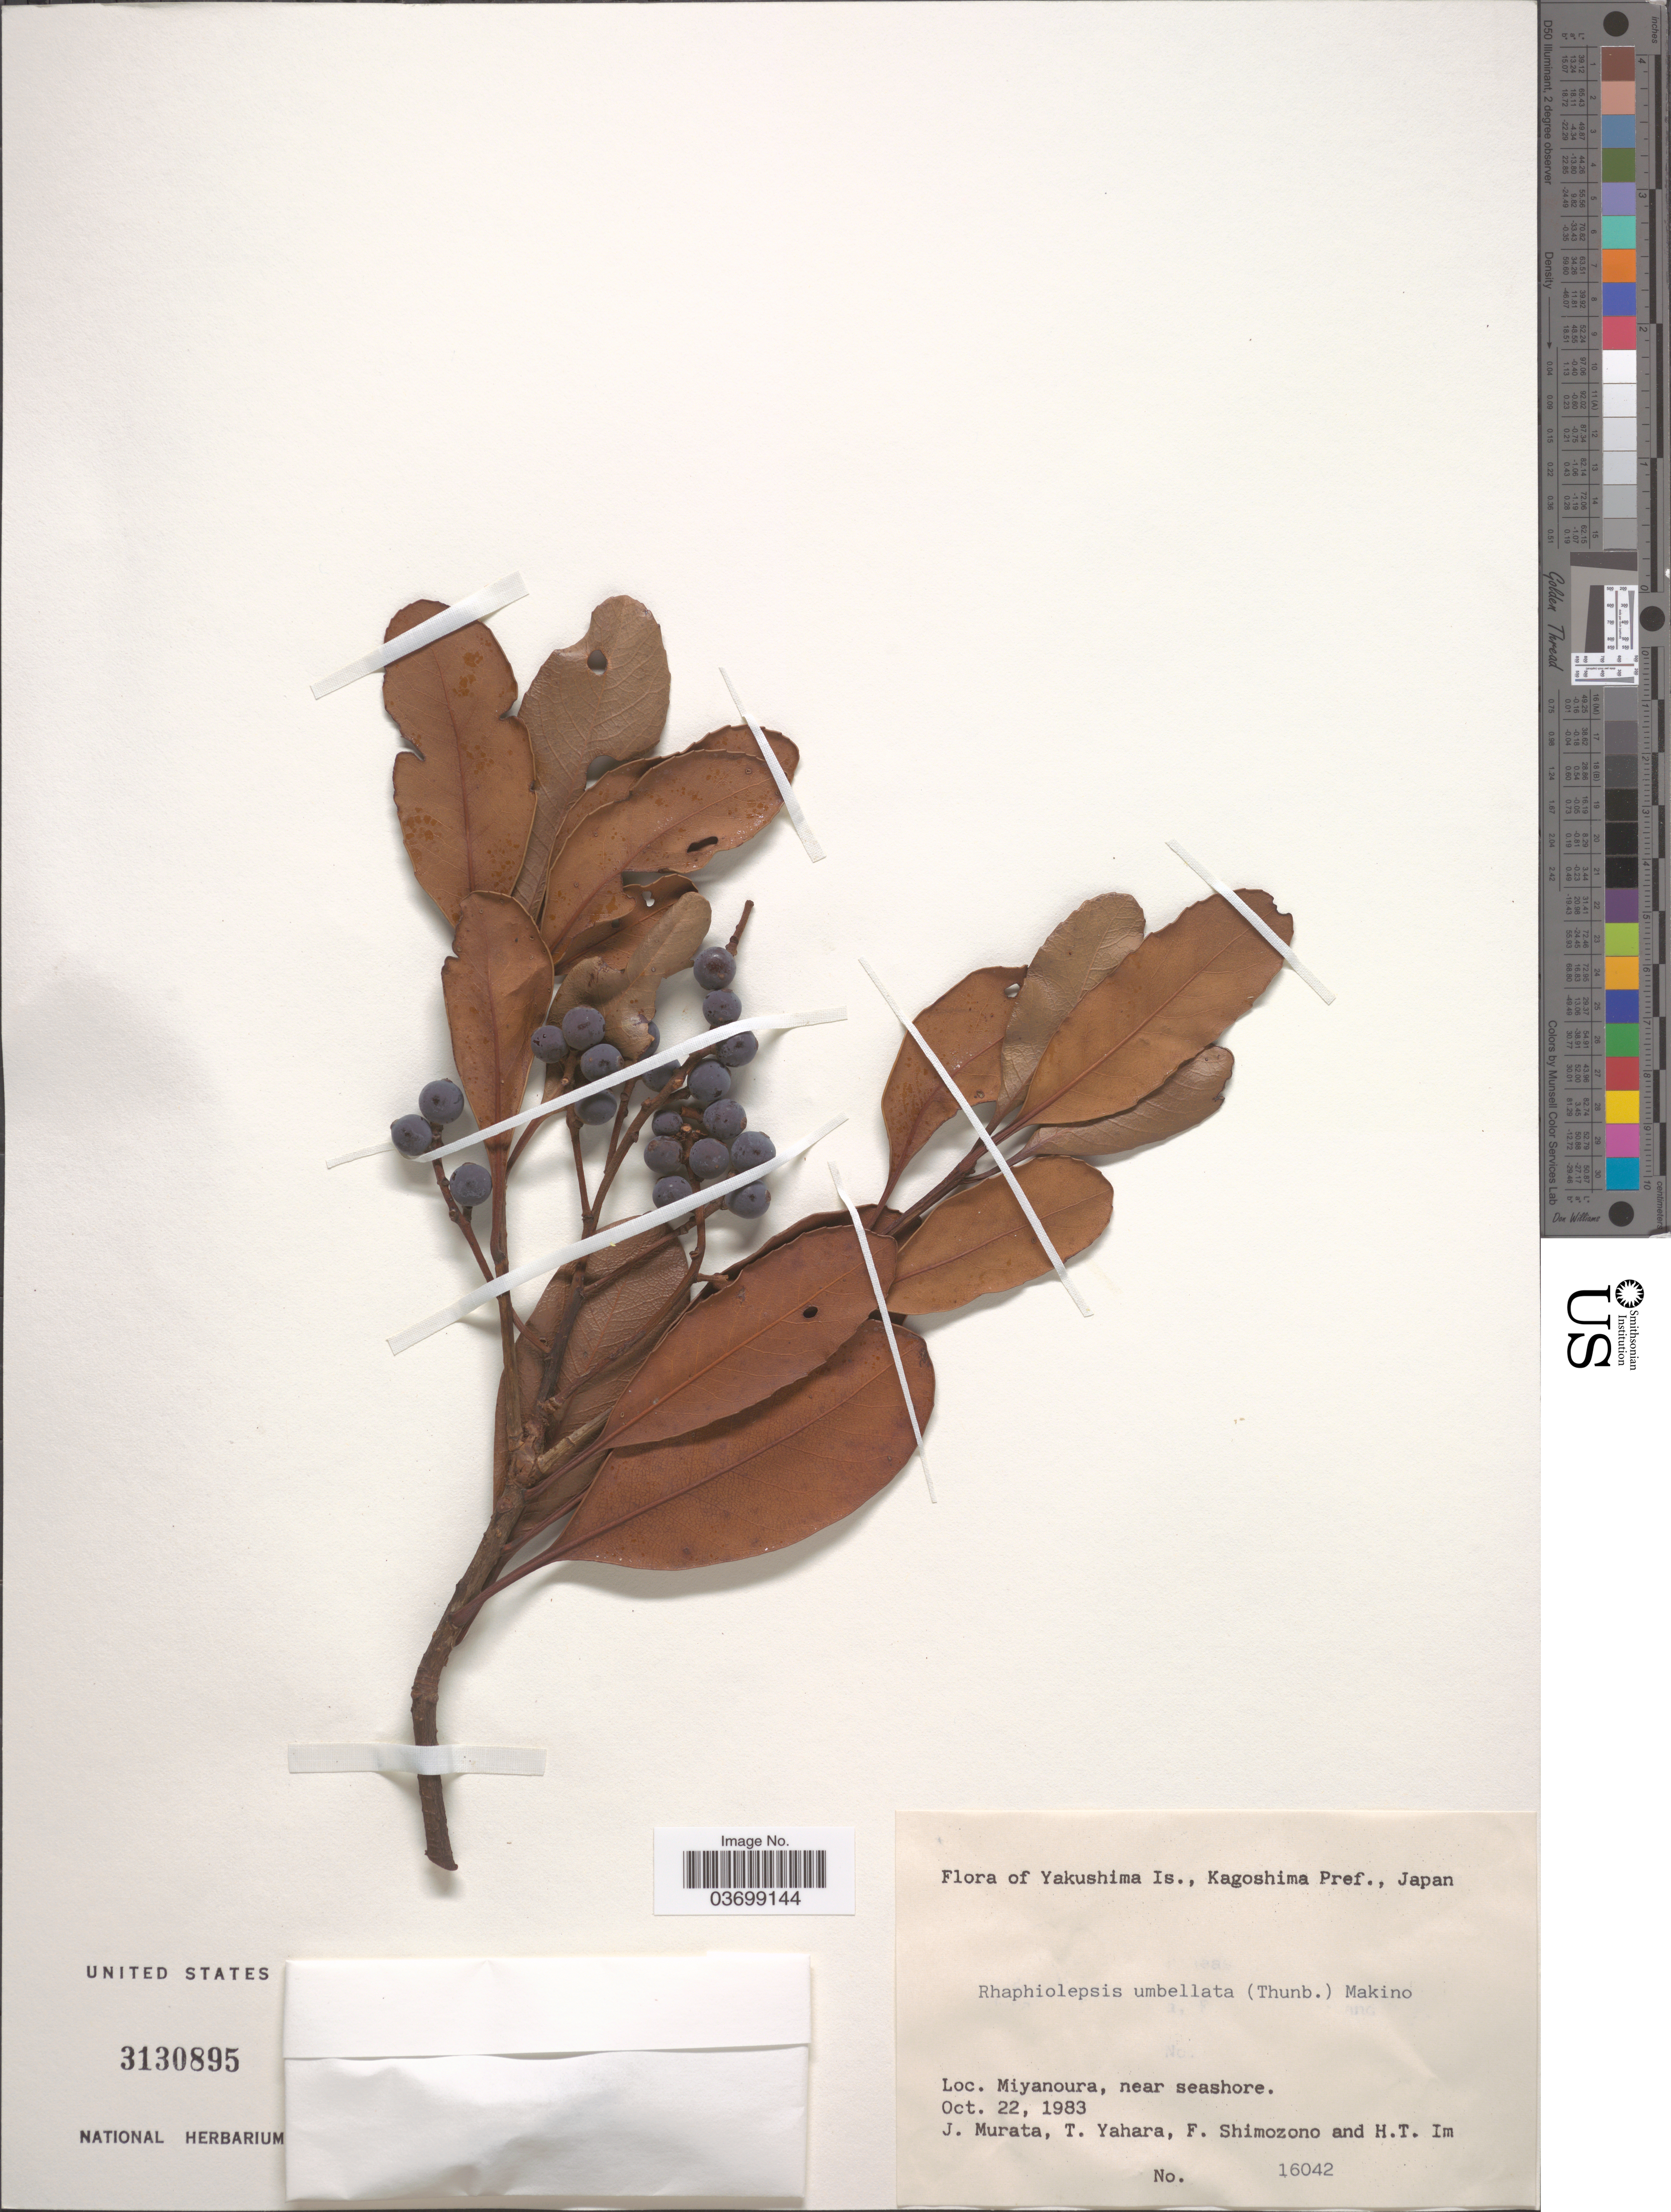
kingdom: Plantae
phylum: Tracheophyta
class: Magnoliopsida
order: Rosales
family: Rosaceae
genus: Rhaphiolepis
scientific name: Rhaphiolepis umbellata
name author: (Thunb.) Makino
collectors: J. Murata, T. Yahara, F. Shimozono & H. Im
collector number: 16042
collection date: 1983-10-22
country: Japan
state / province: Kagosima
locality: Yakushima Is., Kagoshima Pref. Miyanoura, near seashore.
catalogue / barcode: US 3130895